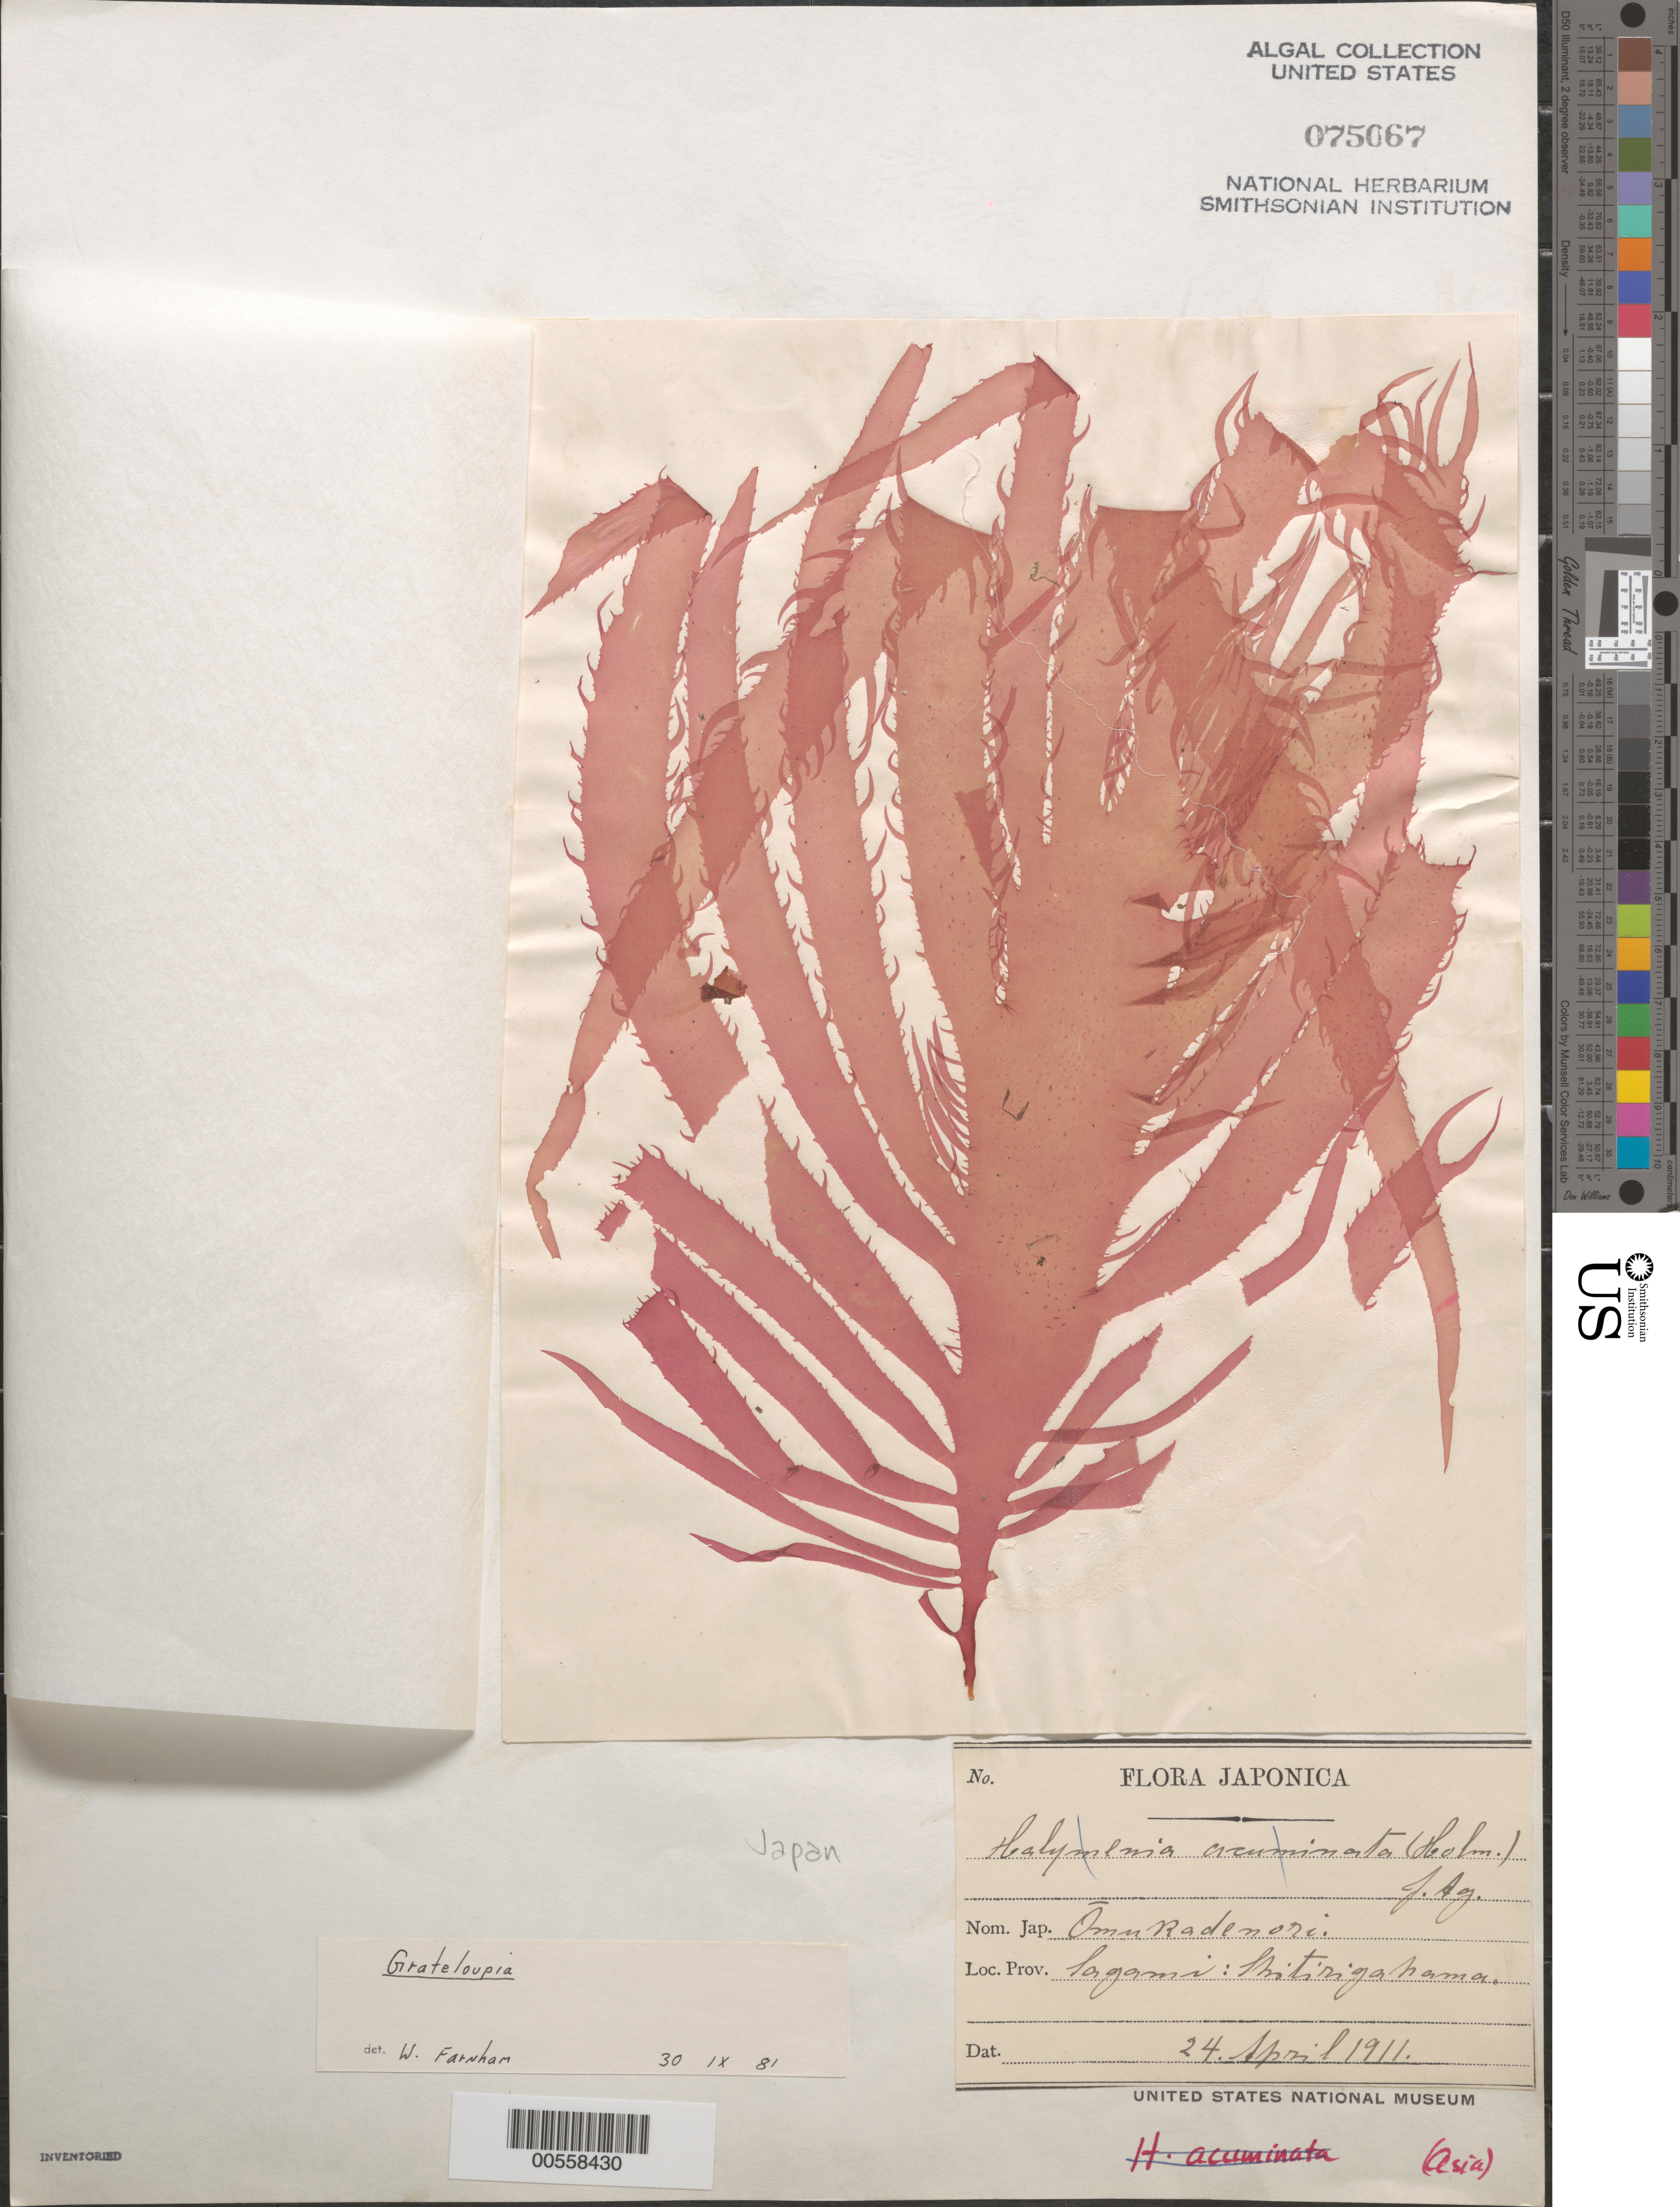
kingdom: Plantae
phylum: Rhodophyta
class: Florideophyceae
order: Halymeniales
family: Halymeniaceae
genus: Grateloupia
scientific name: Grateloupia sp.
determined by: Farnham, W. F.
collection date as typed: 24 Apr 1911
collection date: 1911-04-24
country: Japan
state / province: Kanagawa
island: Honshu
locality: Shitirigahama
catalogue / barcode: US 75067